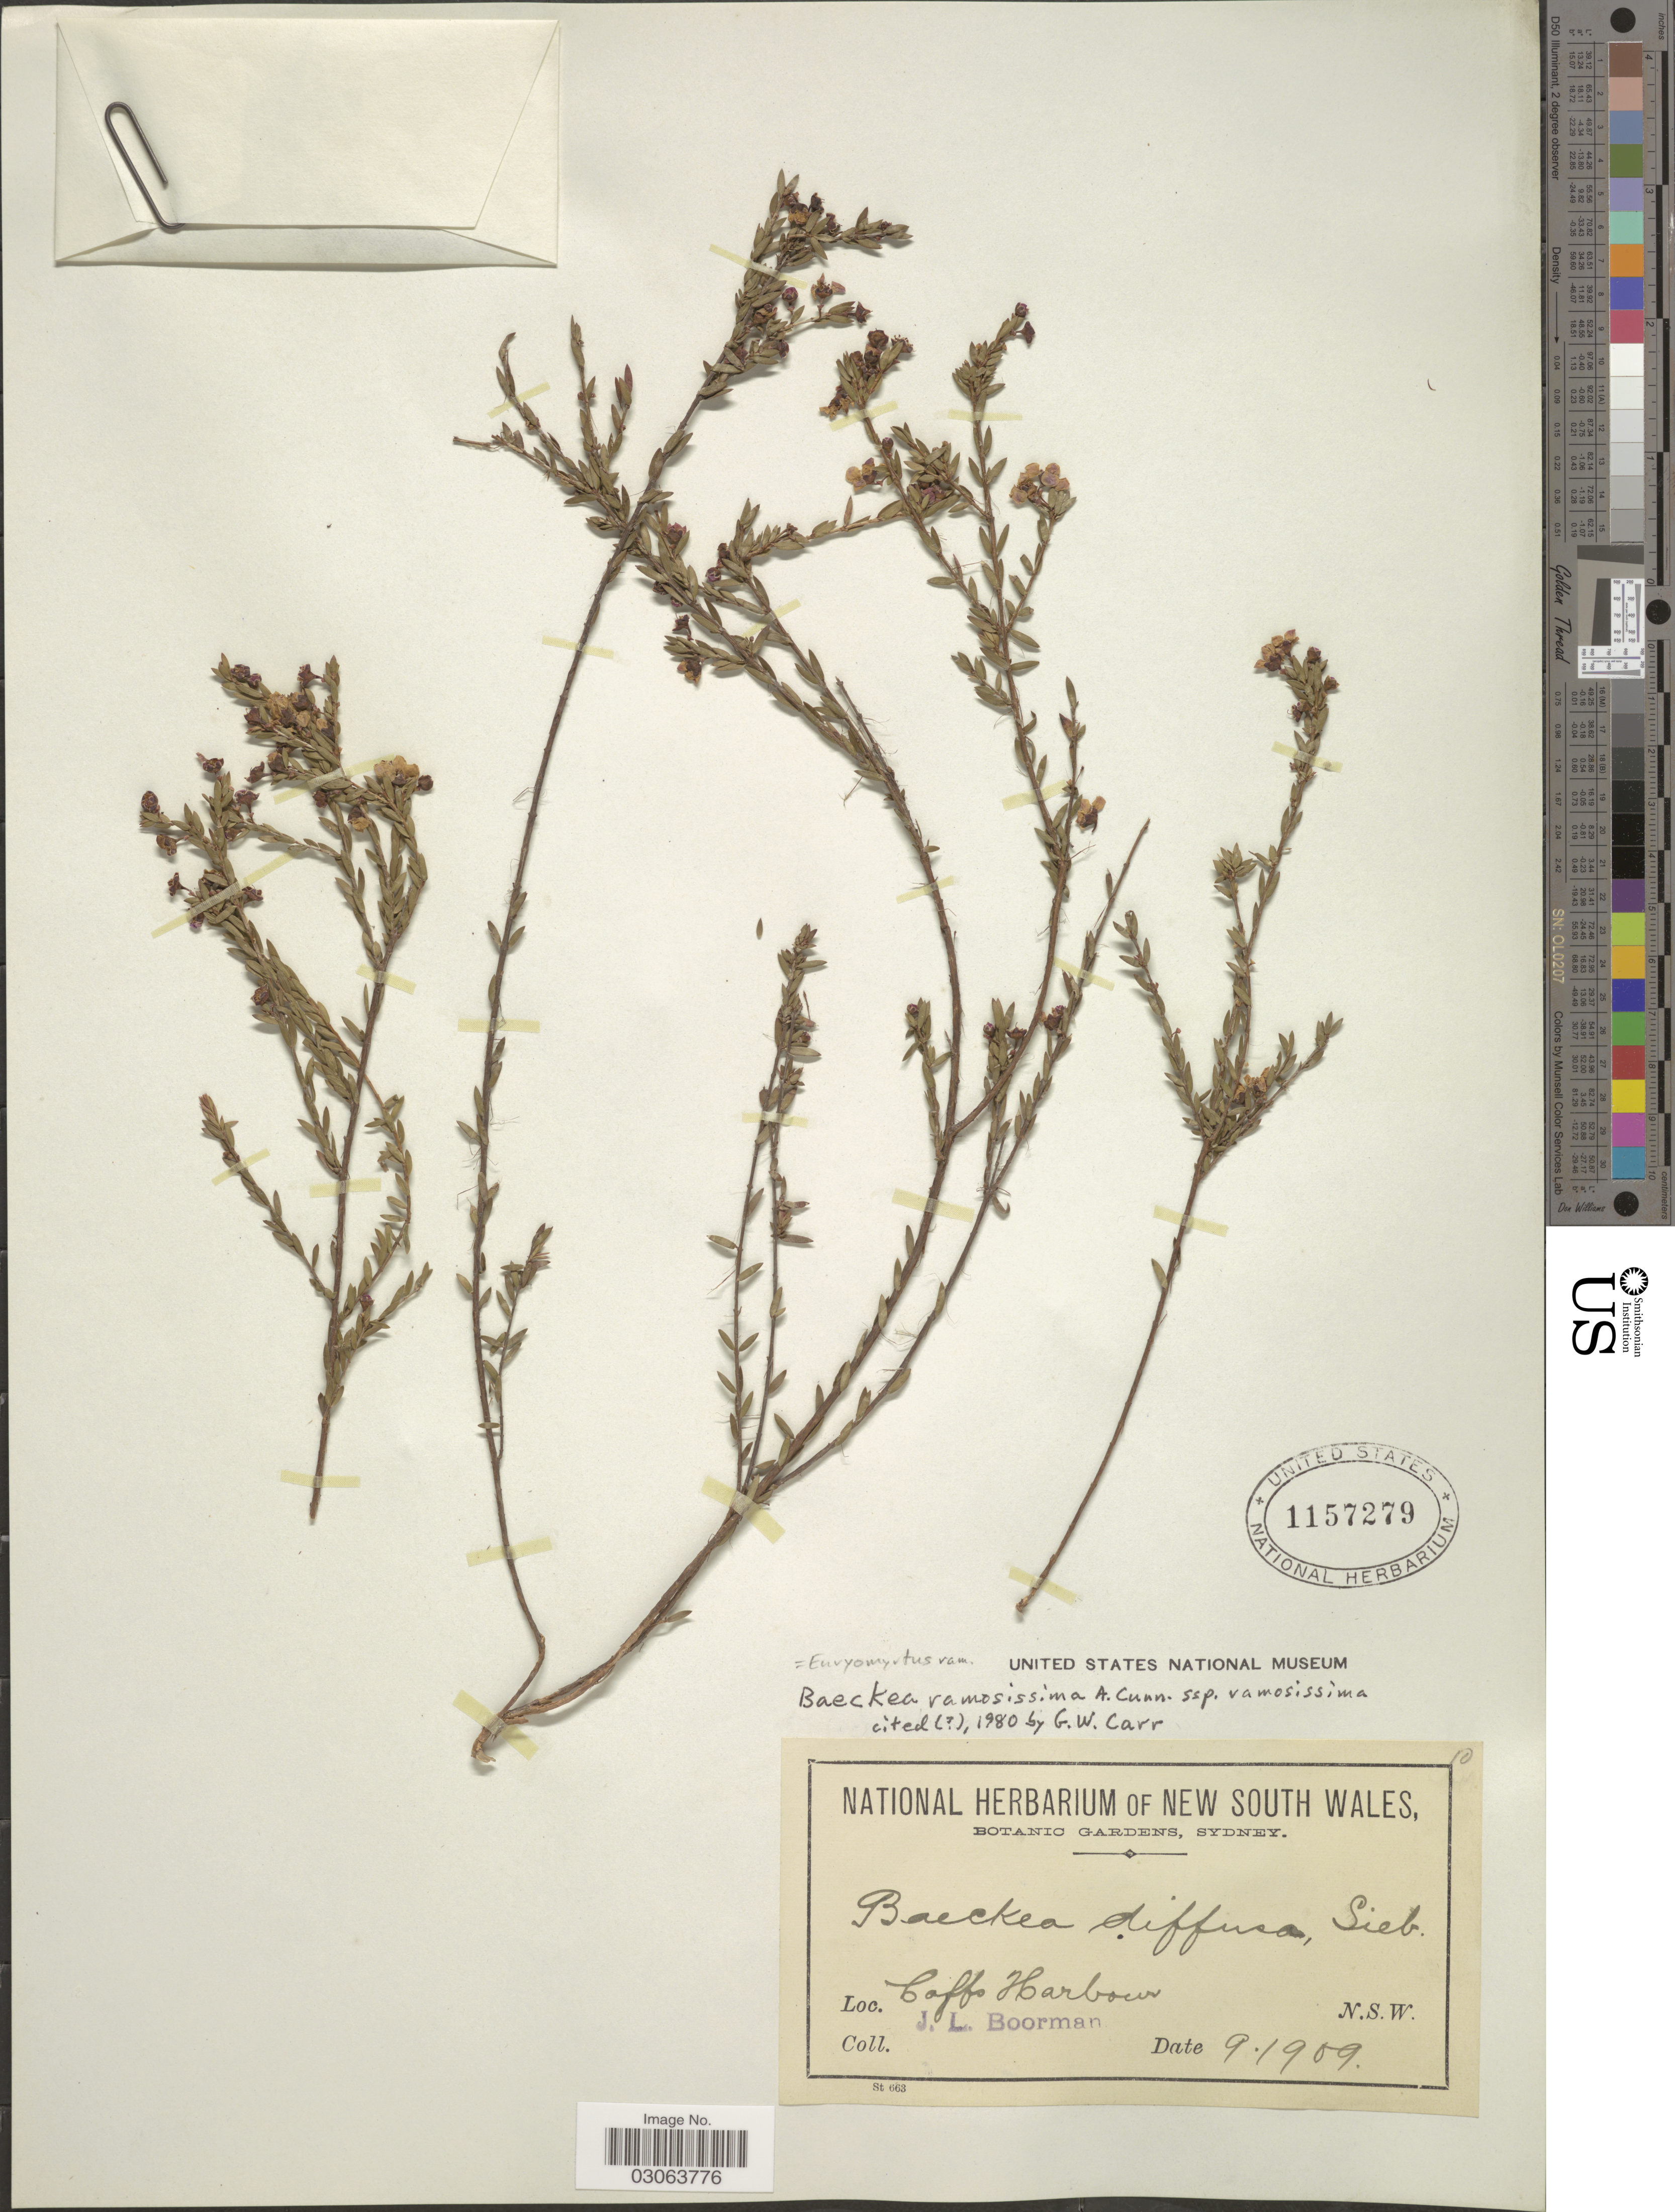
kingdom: Plantae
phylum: Tracheophyta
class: Magnoliopsida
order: Myrtales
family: Myrtaceae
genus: Euryomyrtus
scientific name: Euryomyrtus ramosissima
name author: (A. Cunn.) Trudgen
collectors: J. Boorman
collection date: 1909-09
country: Australia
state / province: New South Wales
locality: Coffs Harbour.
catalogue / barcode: US 1157279